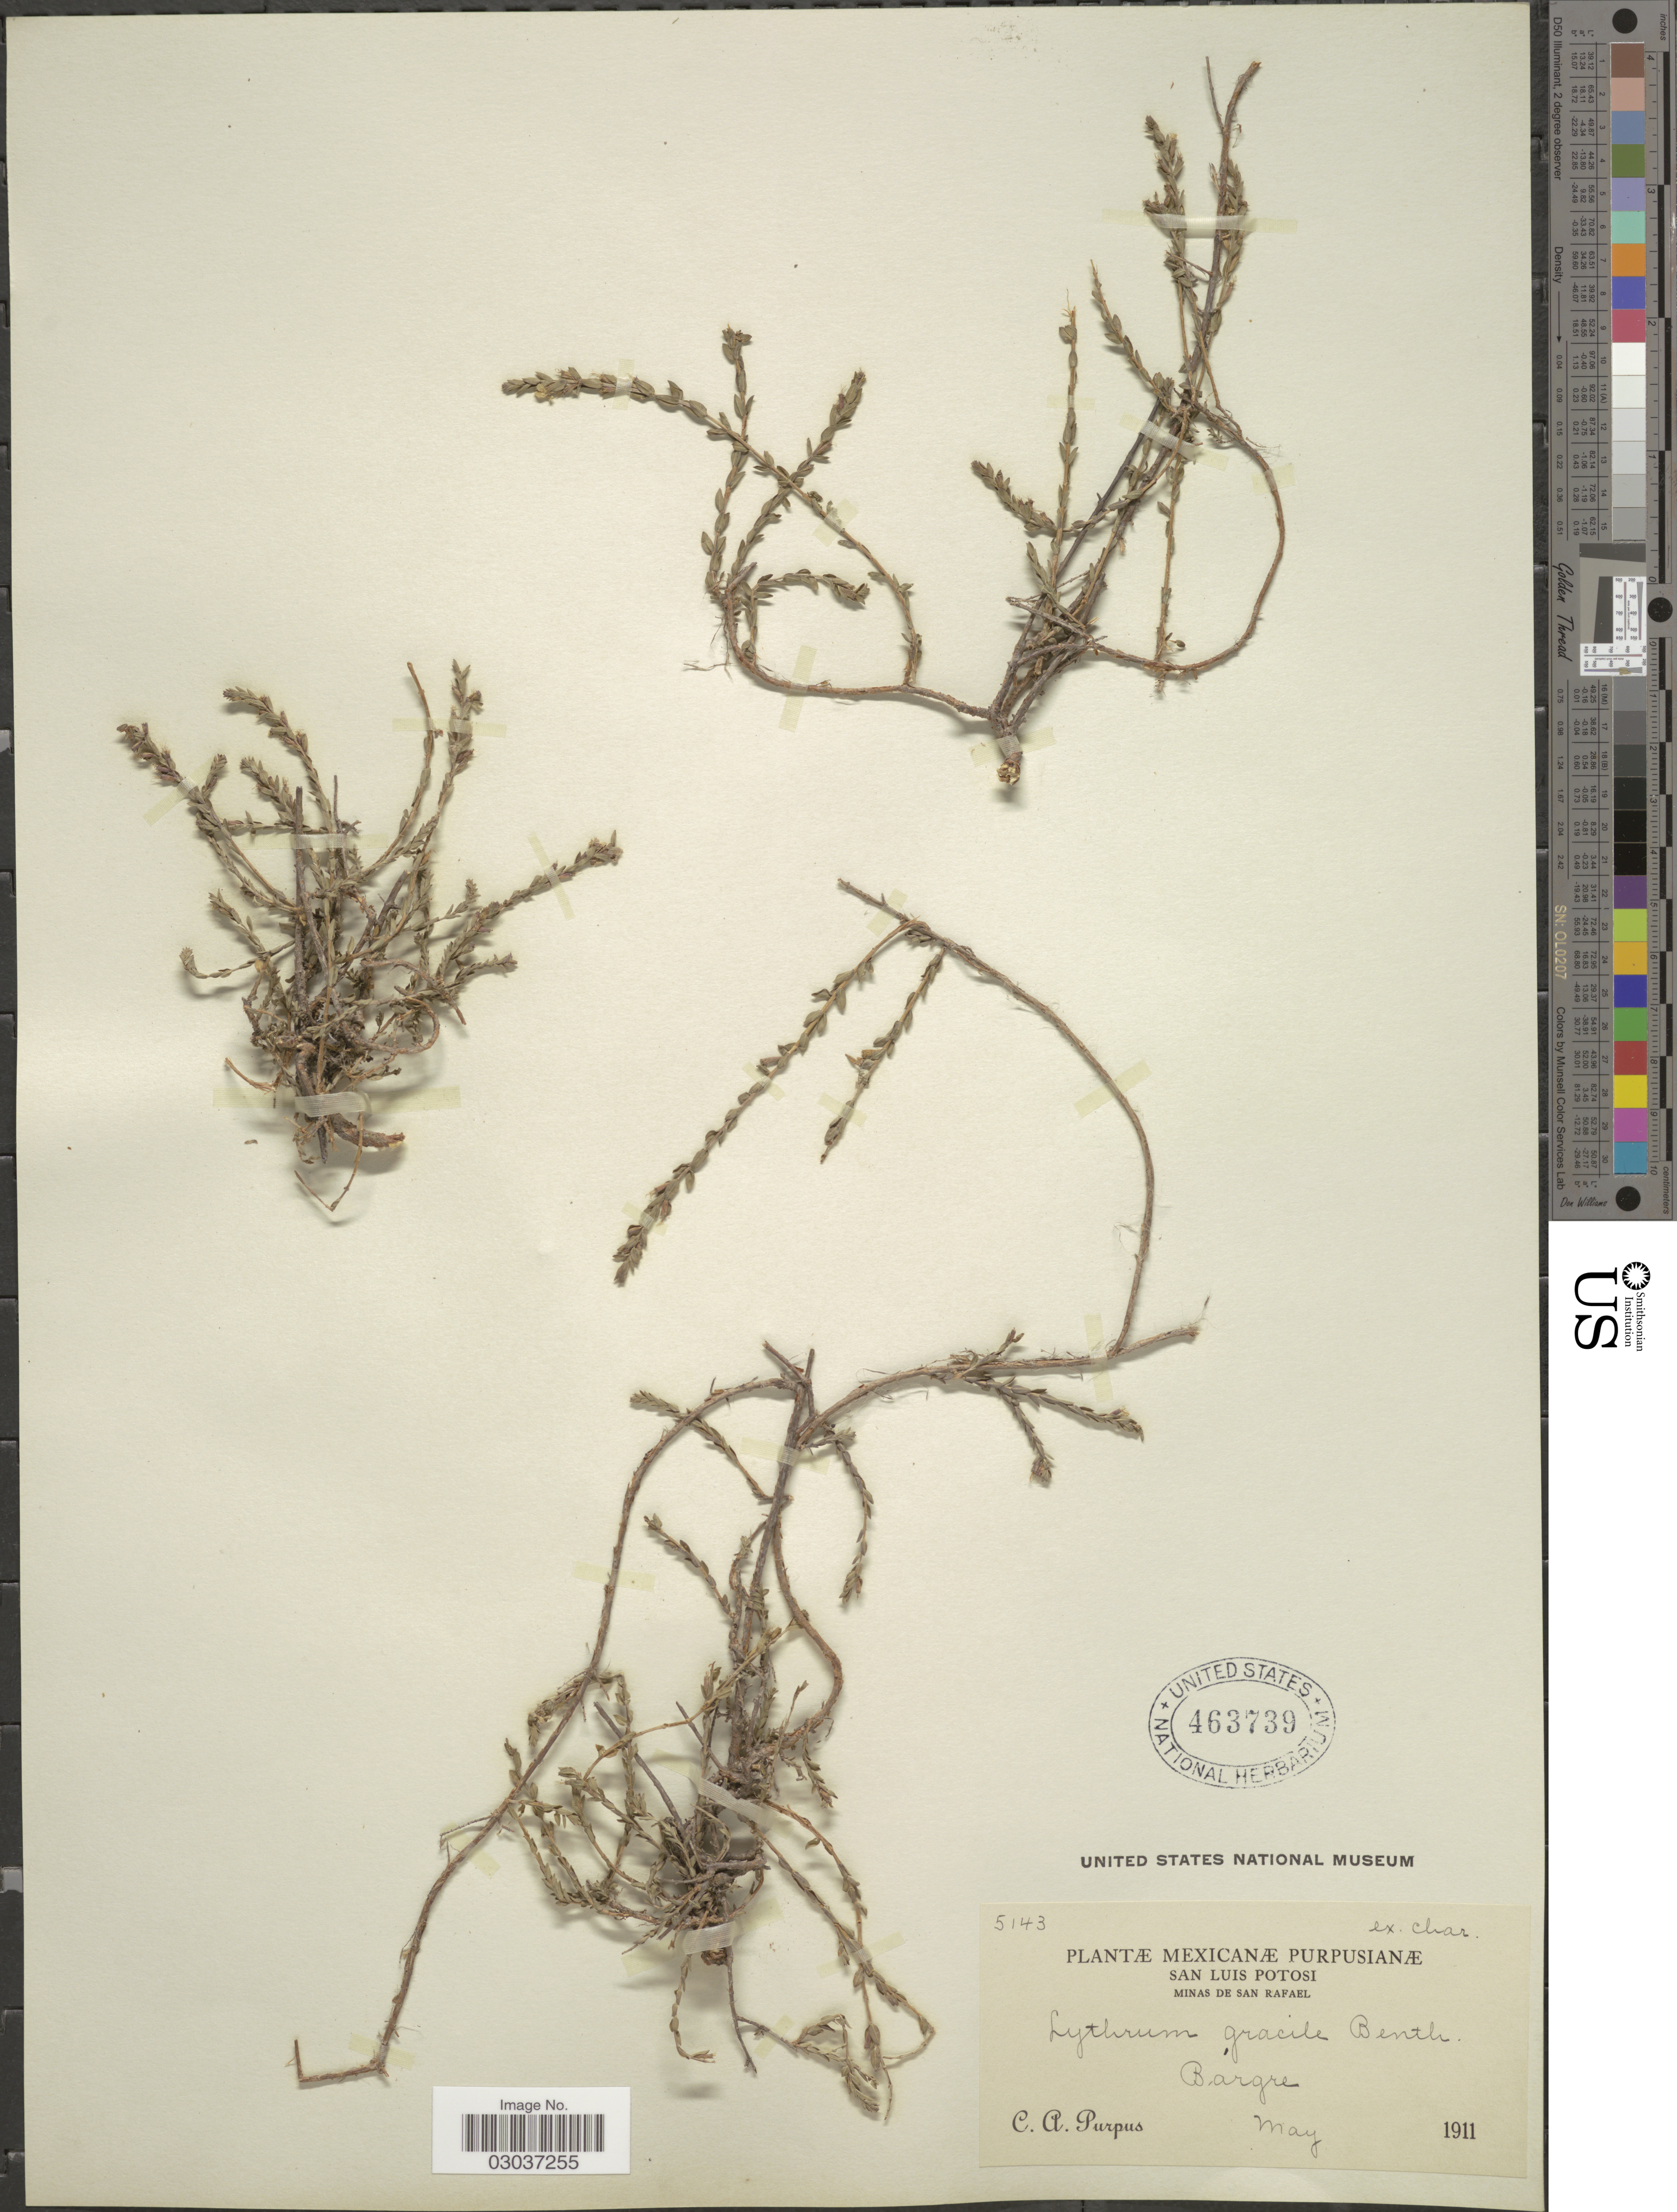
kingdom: Plantae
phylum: Tracheophyta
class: Magnoliopsida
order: Myrtales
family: Lythraceae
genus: Lythrum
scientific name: Lythrum gracile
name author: Benth.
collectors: C. A. Purpus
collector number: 5143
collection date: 1911-05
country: Mexico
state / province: San Luis Potosí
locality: Minas de San Rafael. Bargre.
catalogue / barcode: US 463739